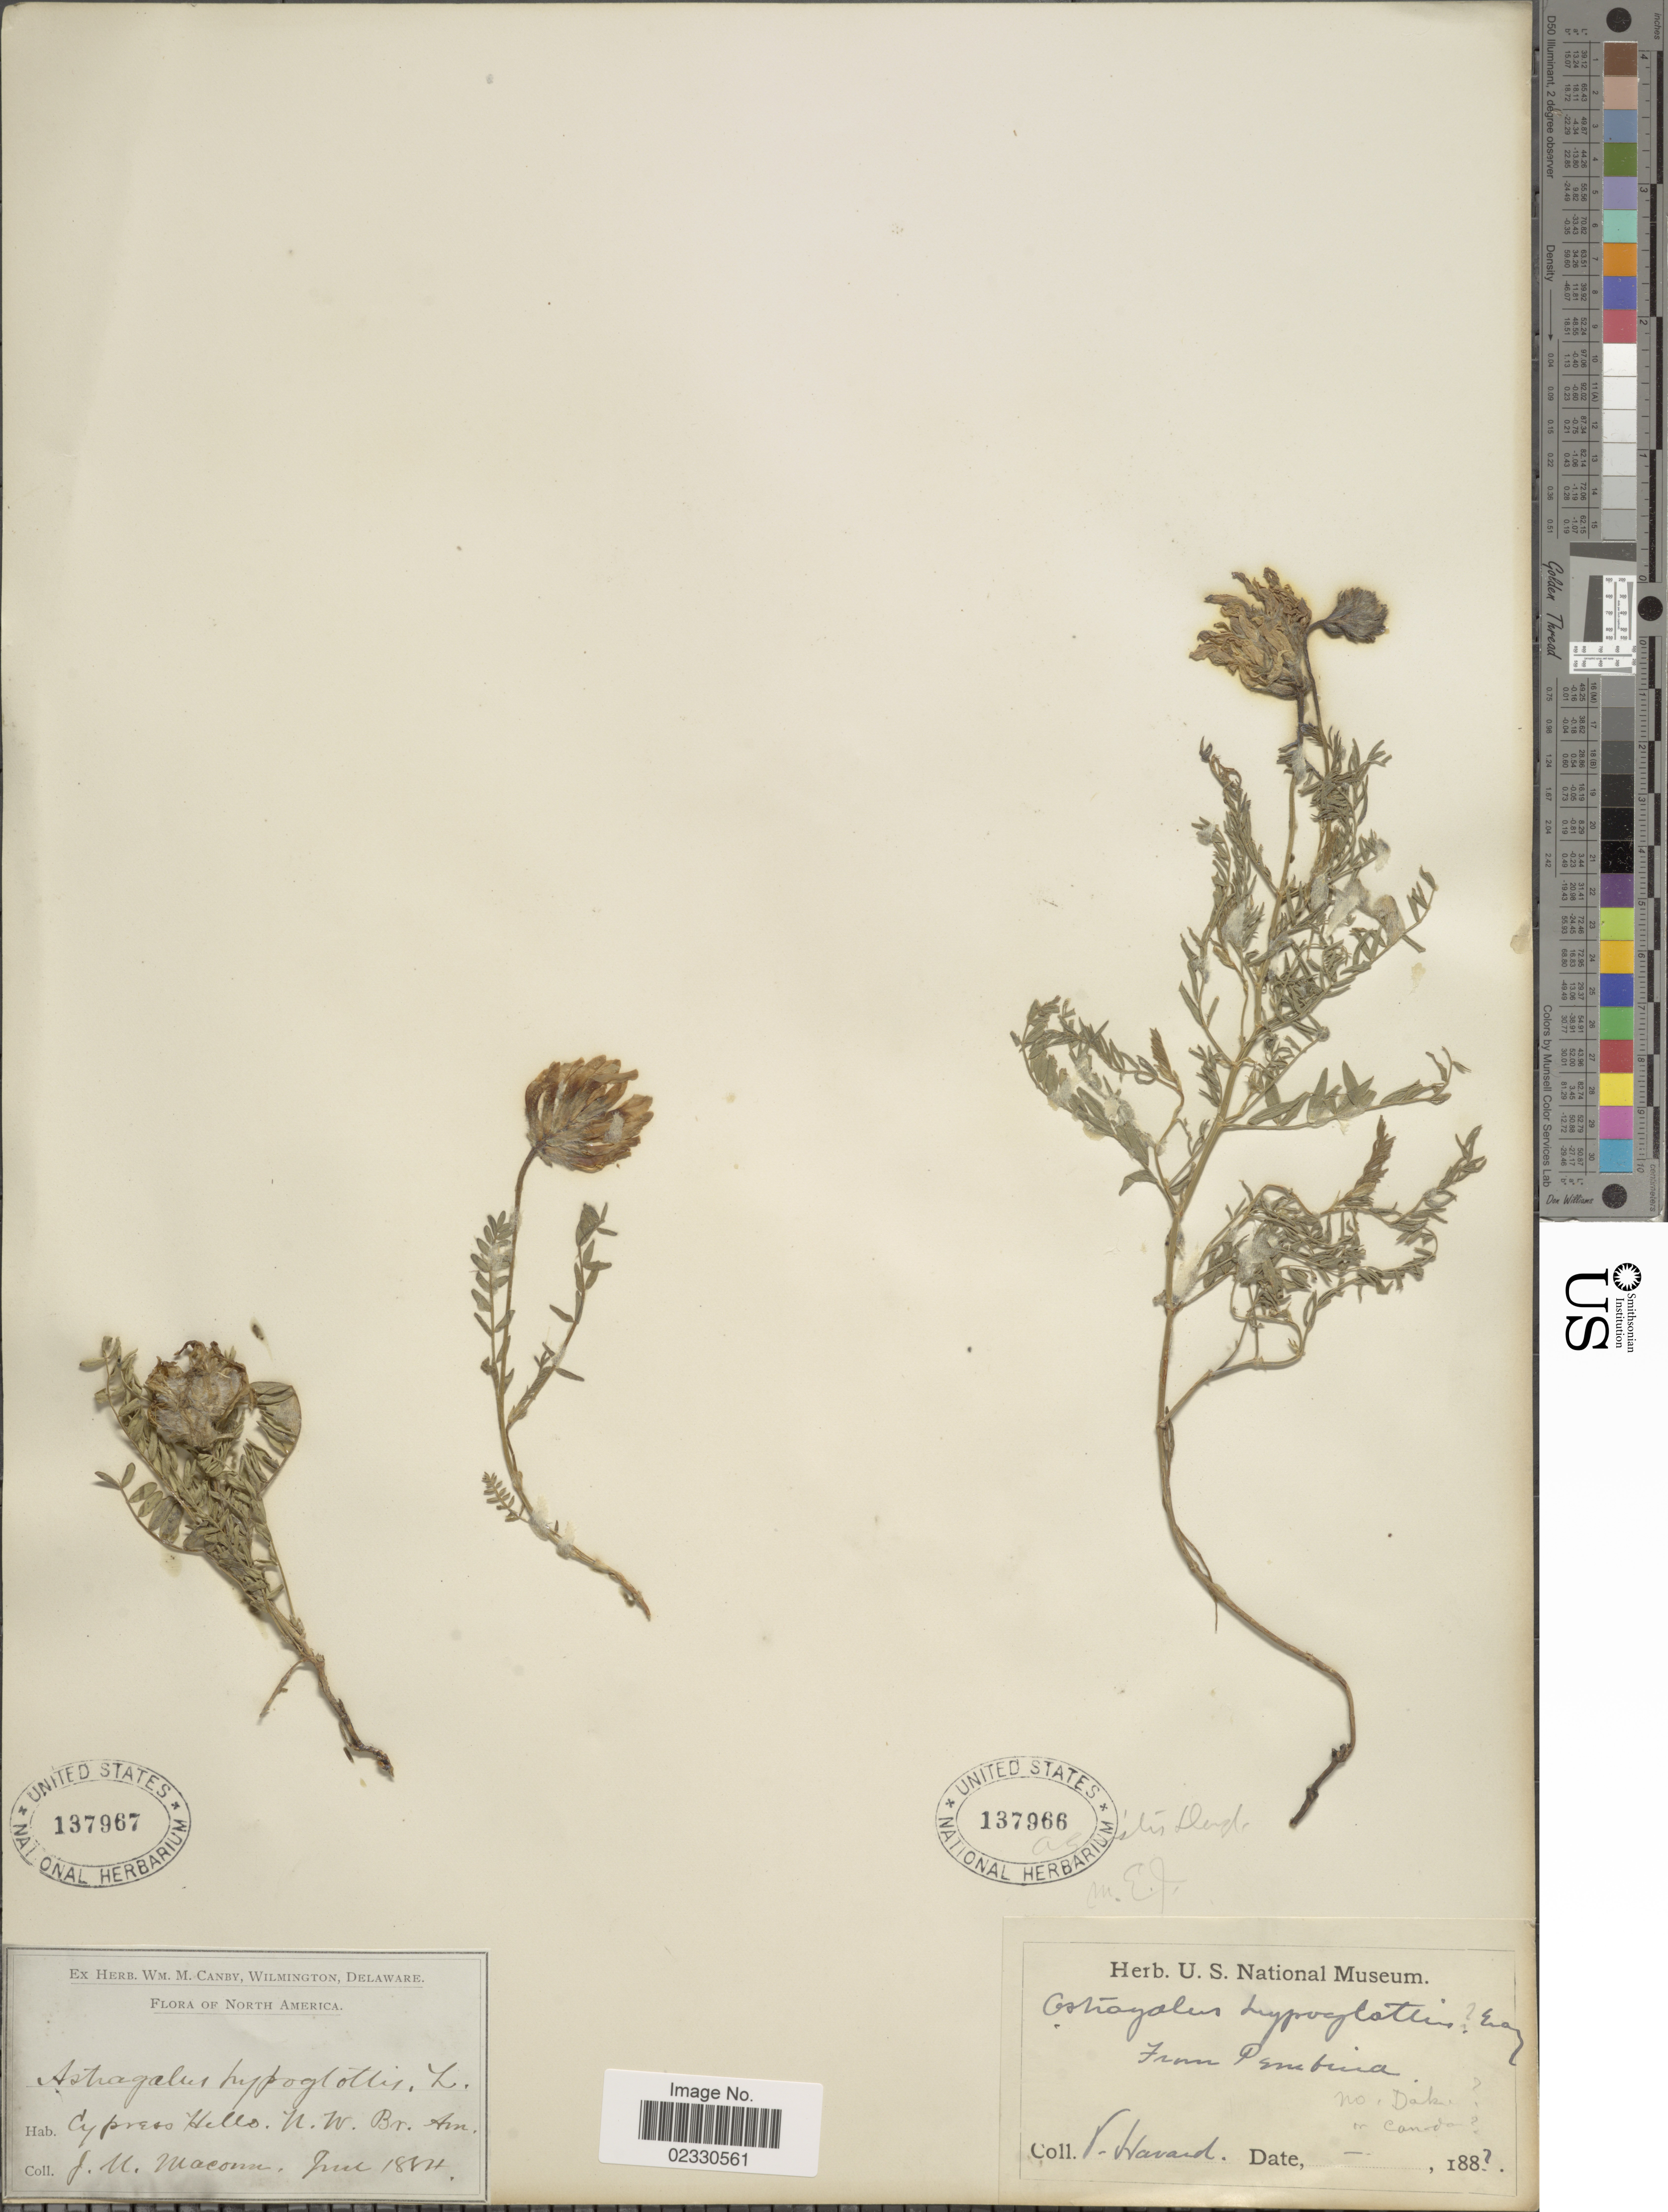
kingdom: Plantae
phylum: Tracheophyta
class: Magnoliopsida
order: Fabales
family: Fabaceae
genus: Astragalus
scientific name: Astragalus dasyglottis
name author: DC.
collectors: V. Havard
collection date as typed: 188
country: United States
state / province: North Dakota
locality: From Pembina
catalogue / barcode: US 137966-2